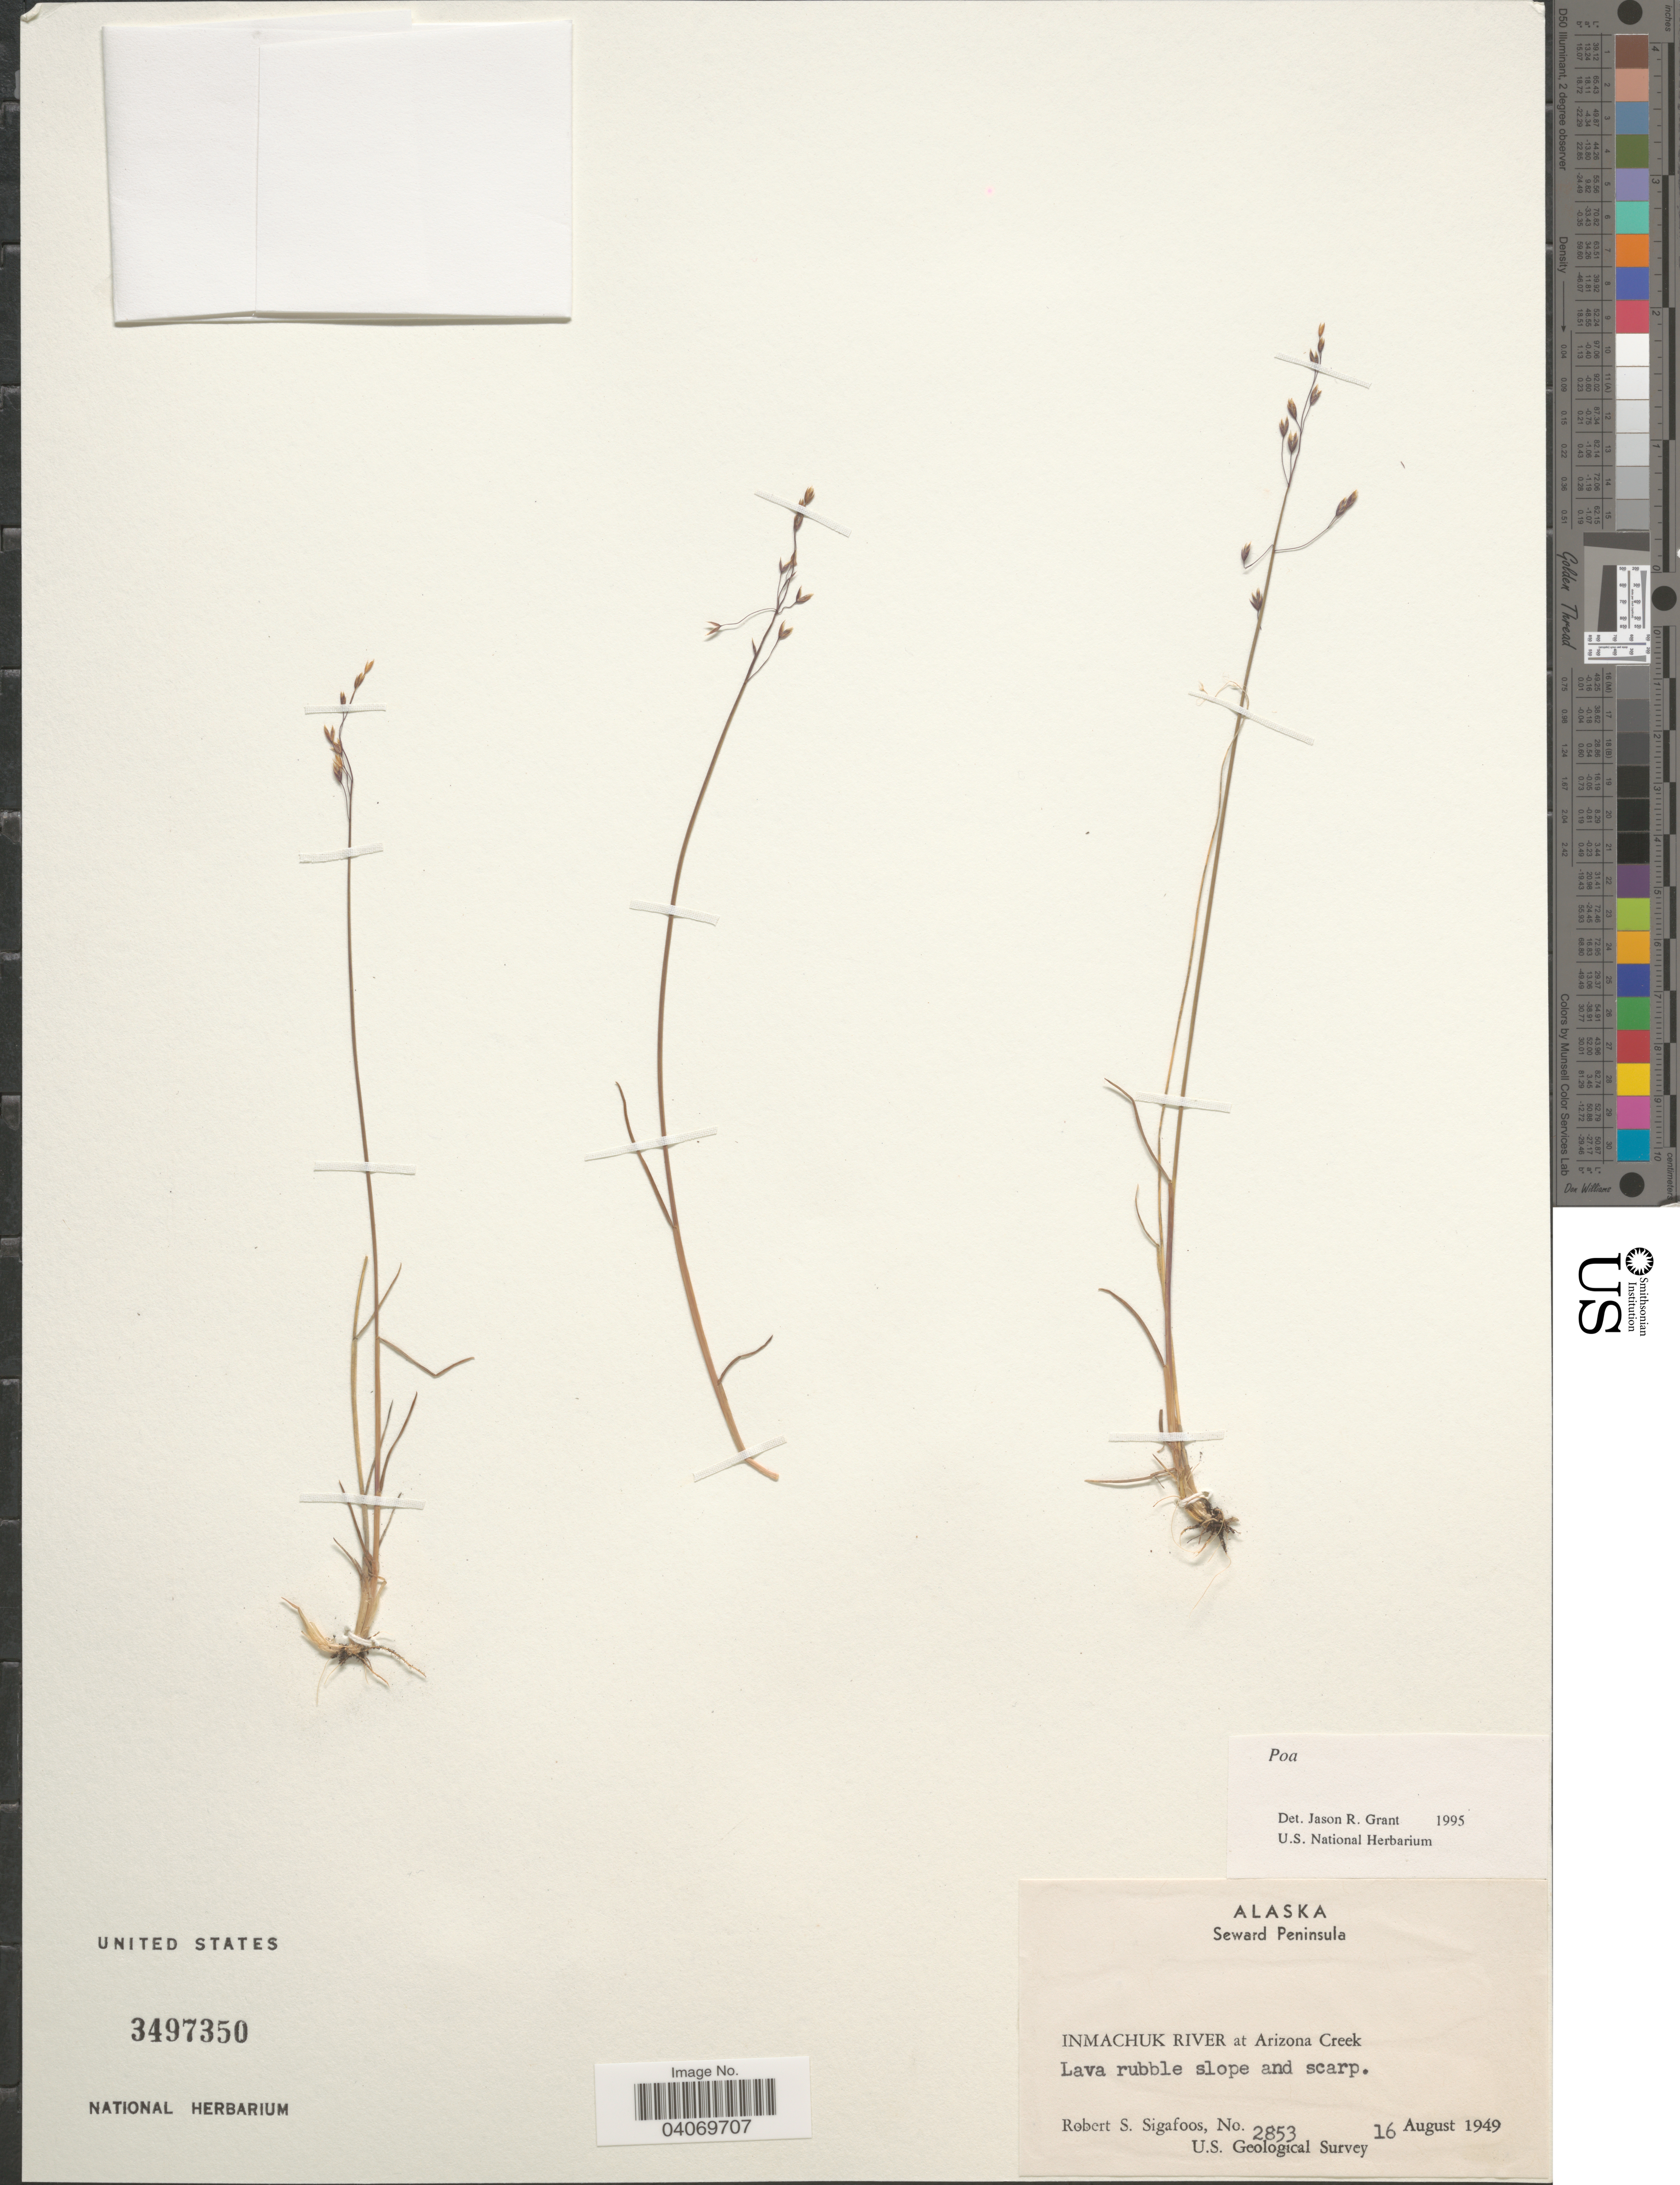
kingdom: Plantae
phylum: Tracheophyta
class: Liliopsida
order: Poales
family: Poaceae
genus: Poa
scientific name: Poa sp.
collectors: R. Sigafoos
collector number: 2853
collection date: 1949-08-16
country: United States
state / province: Alaska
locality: Seward Peninsula. Inmachuk River at Arizona Creek. U.S. Geological Survey.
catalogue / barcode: US 3497350